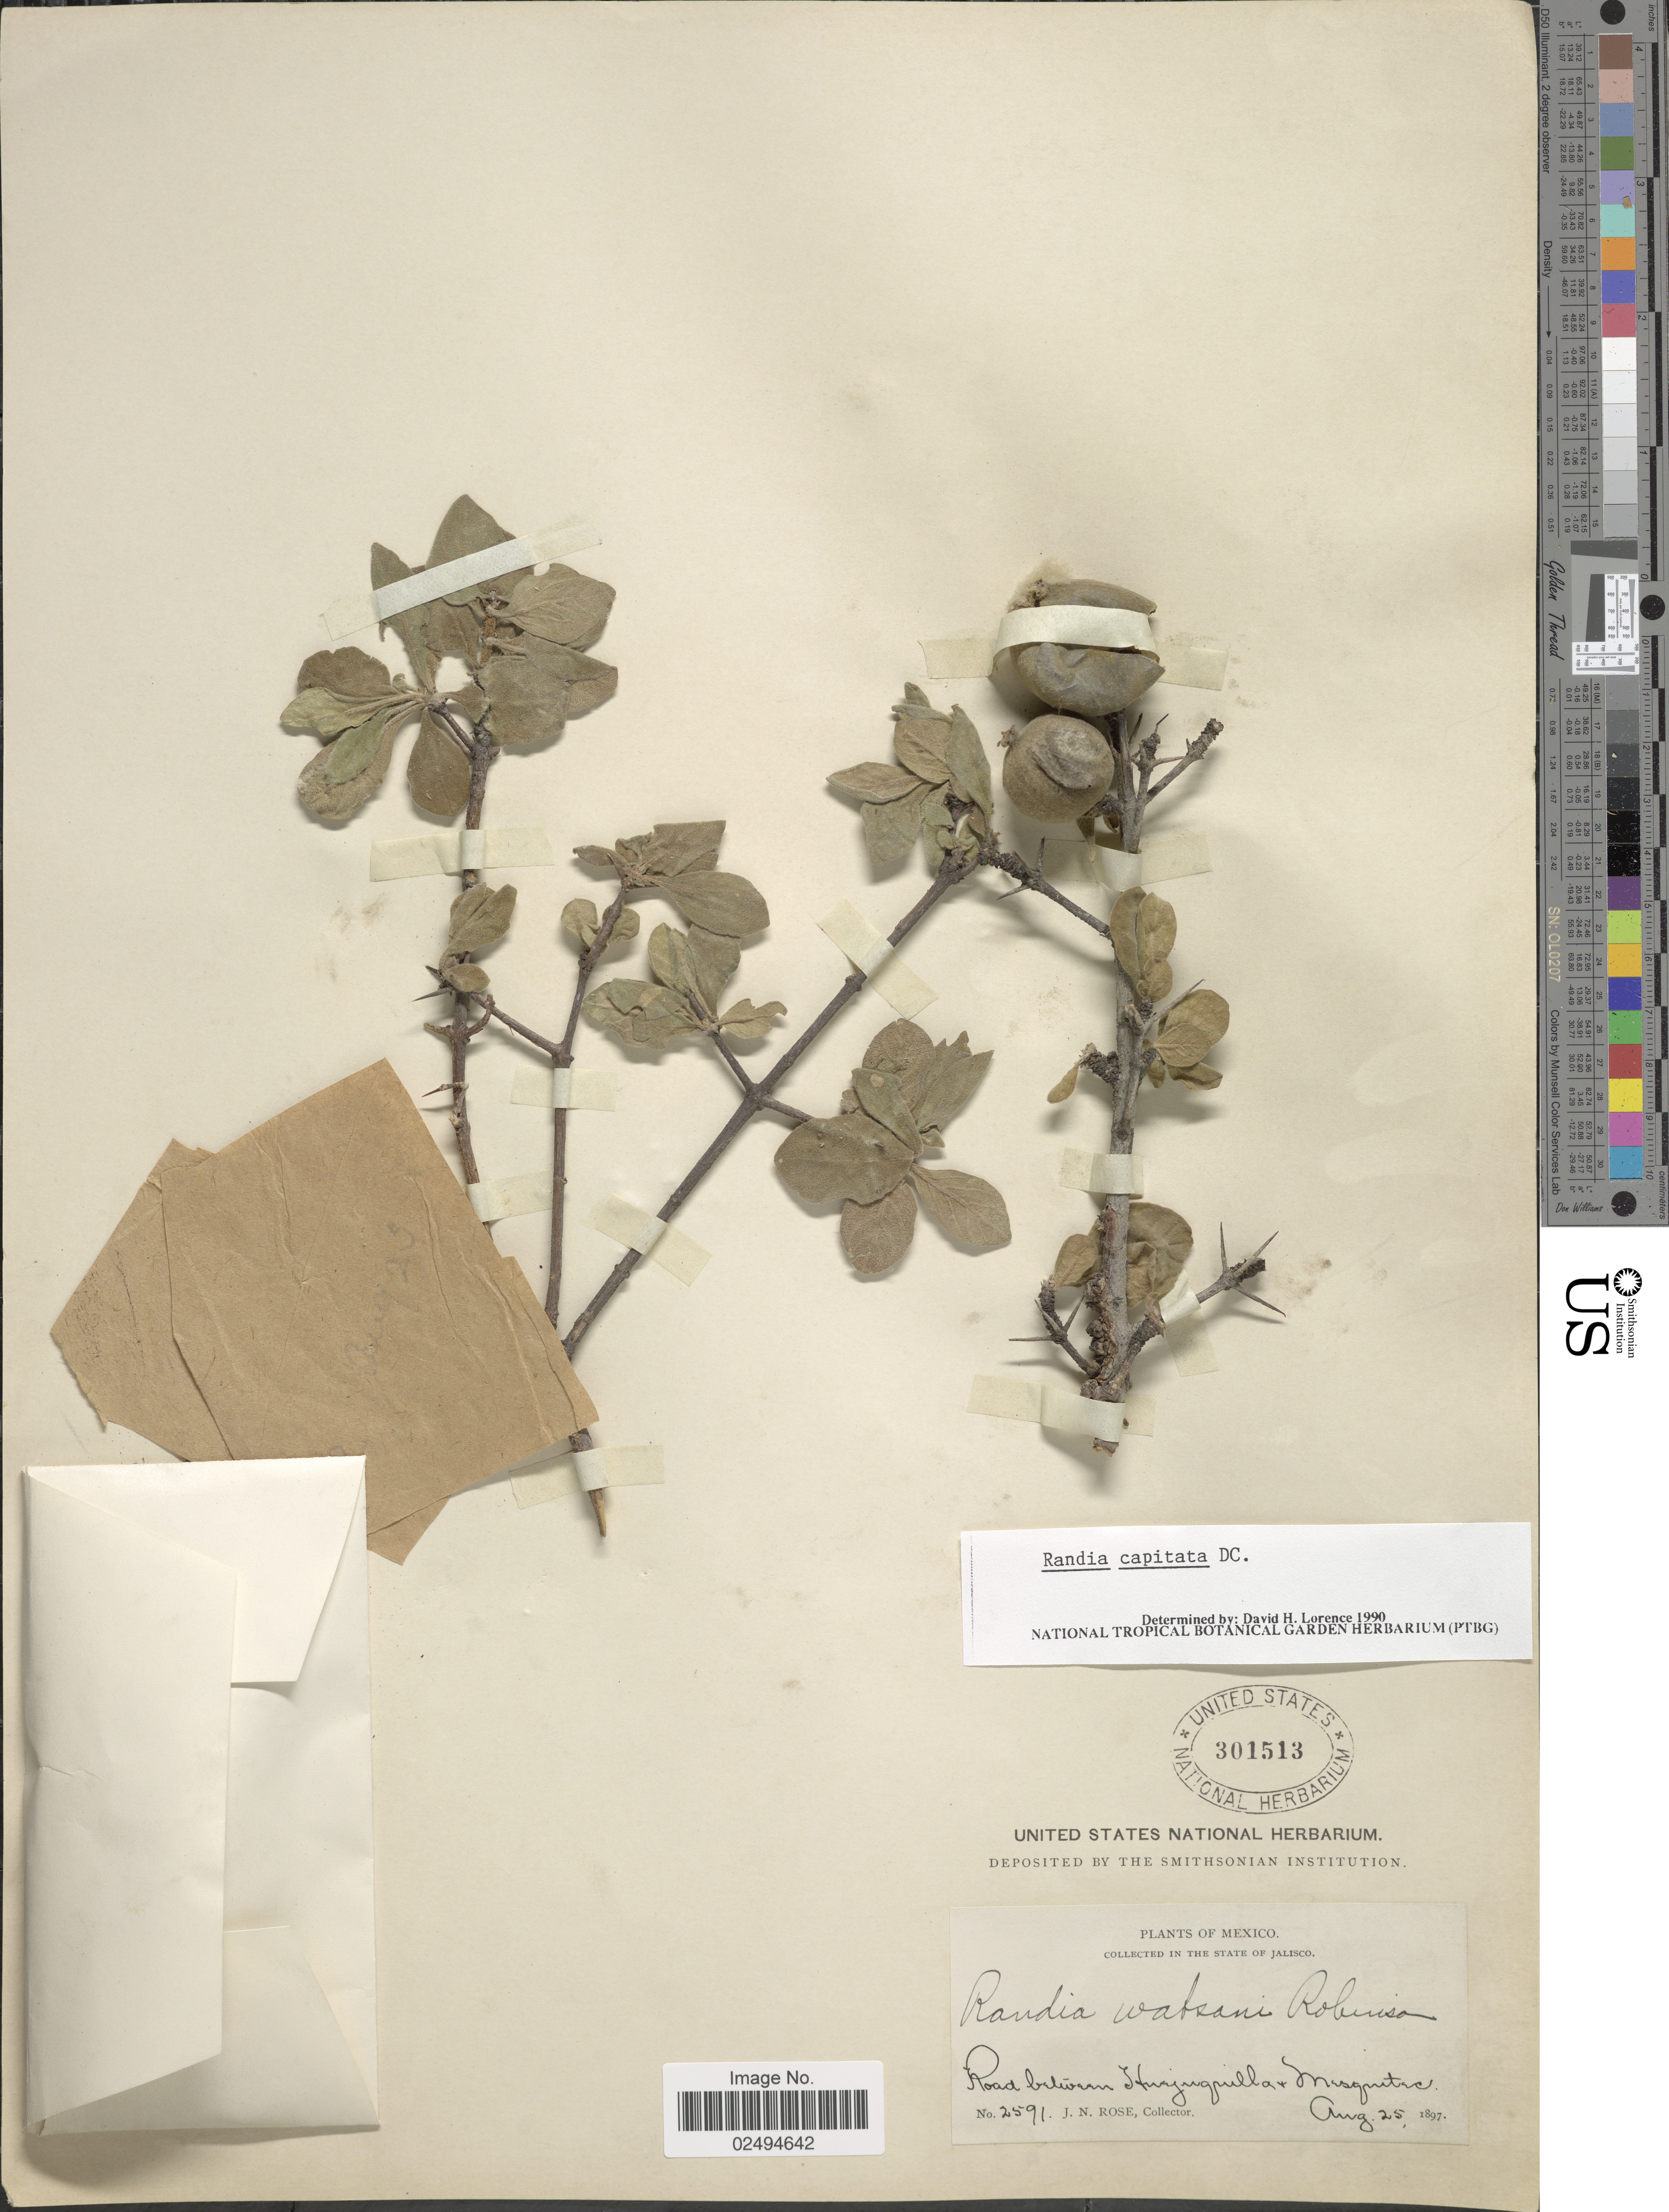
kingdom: Plantae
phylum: Tracheophyta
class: Magnoliopsida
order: Gentianales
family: Rubiaceae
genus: Randia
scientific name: Randia cinerea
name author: (Fernald) Standl.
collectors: J. N. Rose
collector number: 2591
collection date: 1897-08-25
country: Mexico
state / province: Jalisco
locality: Road between Huajuquilla + Mezquitic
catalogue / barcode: US 301513